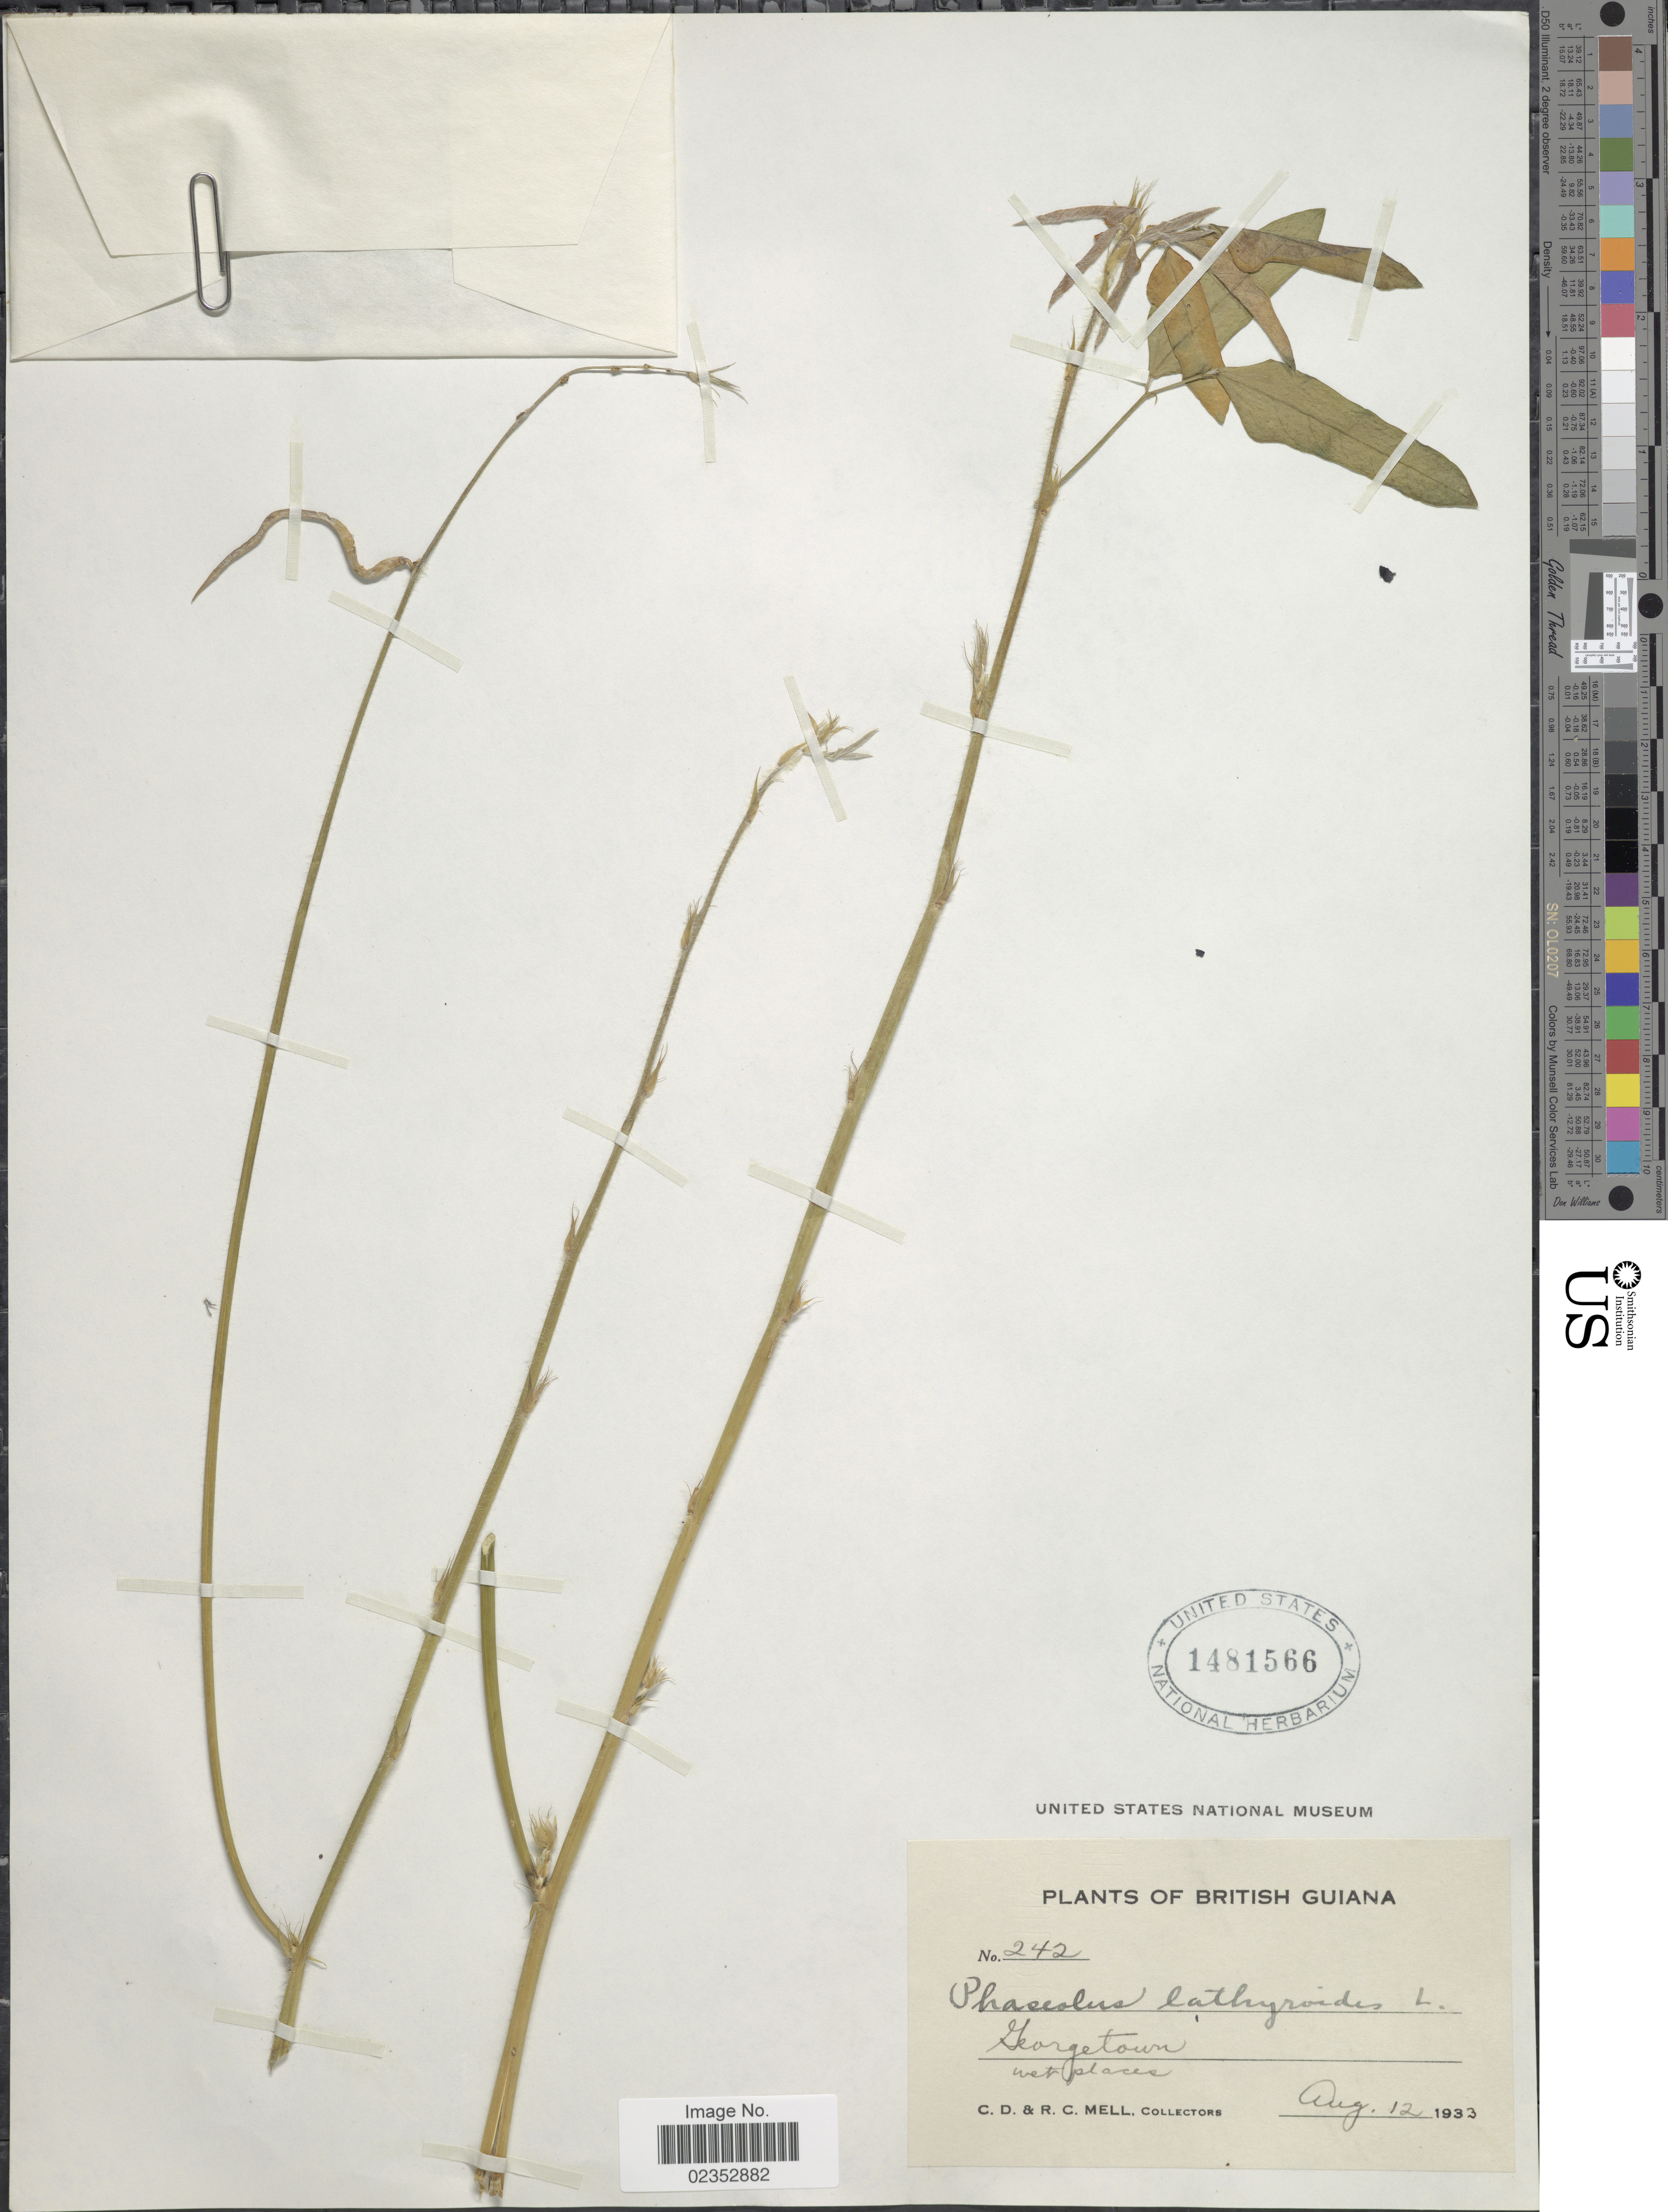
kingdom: Plantae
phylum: Tracheophyta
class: Magnoliopsida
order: Fabales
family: Fabaceae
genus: Phaseolus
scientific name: Phaseolus lathyroides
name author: L.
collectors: C. D. Mell & R. Mell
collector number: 242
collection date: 1933-08-12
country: Guyana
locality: British Guiana: Georgetown, wet places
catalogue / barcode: US 1481566